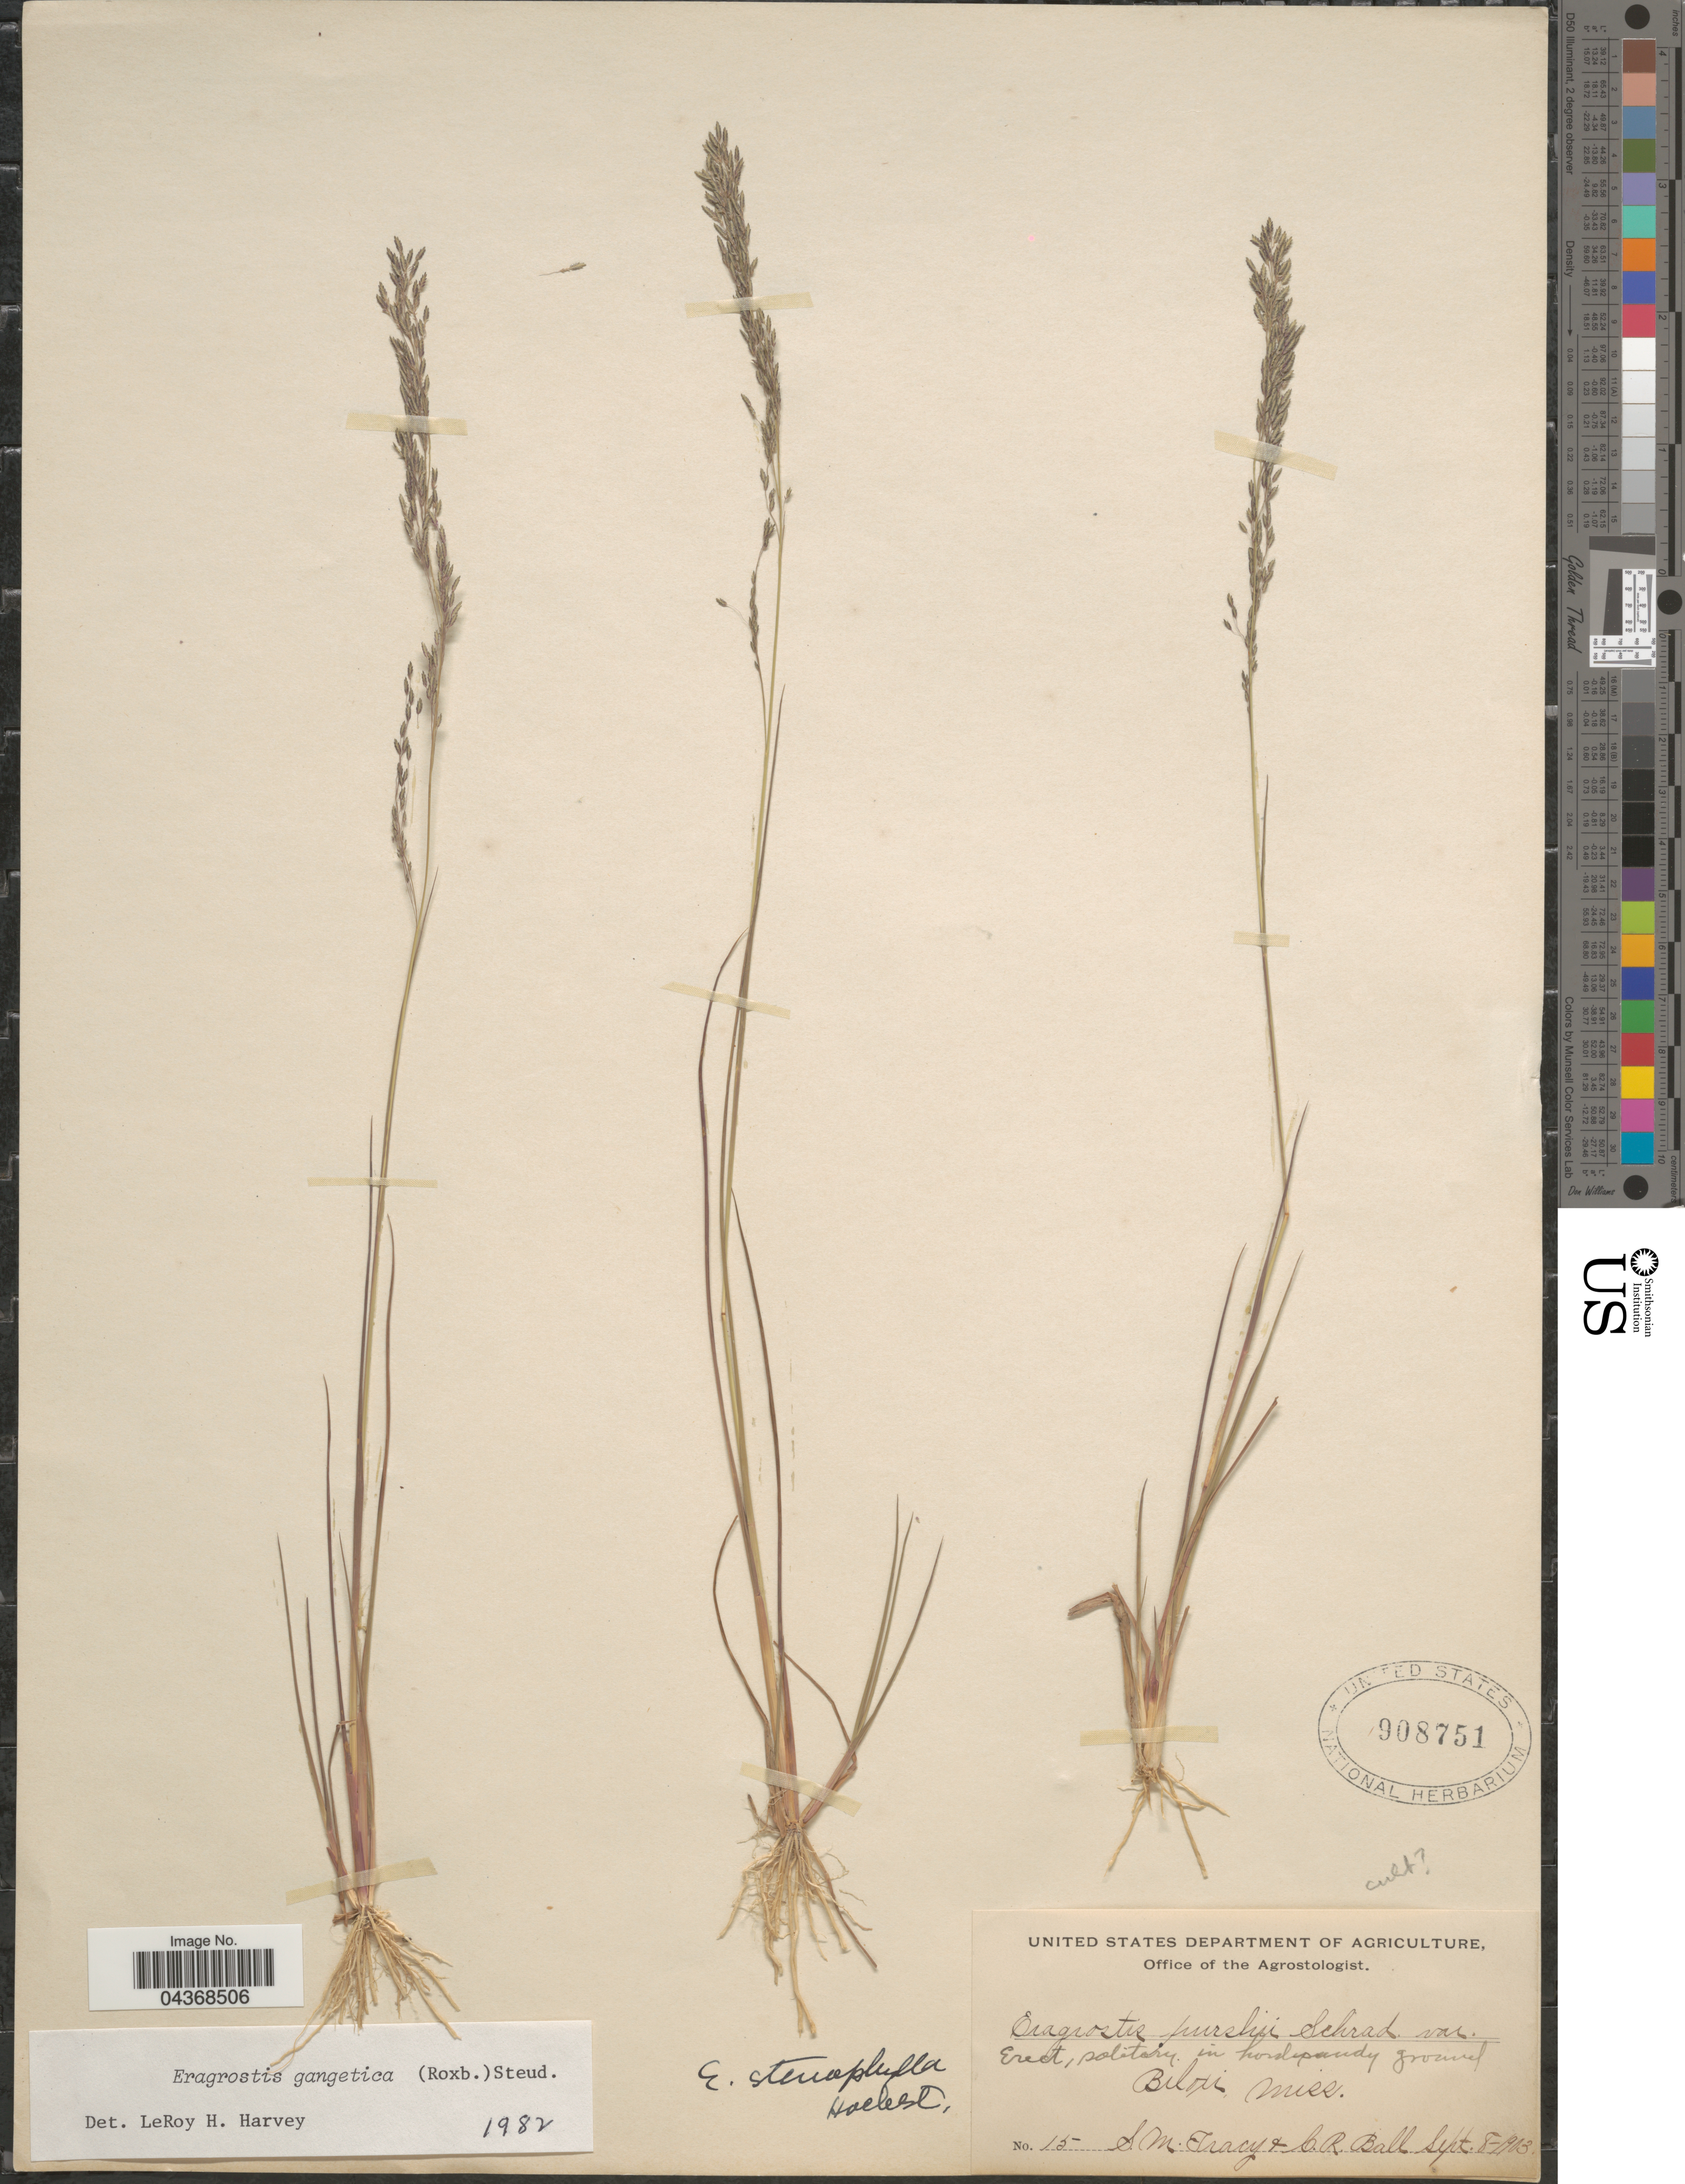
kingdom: Plantae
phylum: Tracheophyta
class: Liliopsida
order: Poales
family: Poaceae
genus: Eragrostis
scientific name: Eragrostis gangetica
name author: (Roxb.) Steud.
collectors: S. M. Tracy & C. R. Ball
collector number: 15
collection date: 1903-09-08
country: United States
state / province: Mississippi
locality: Biloxi.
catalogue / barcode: US 908751